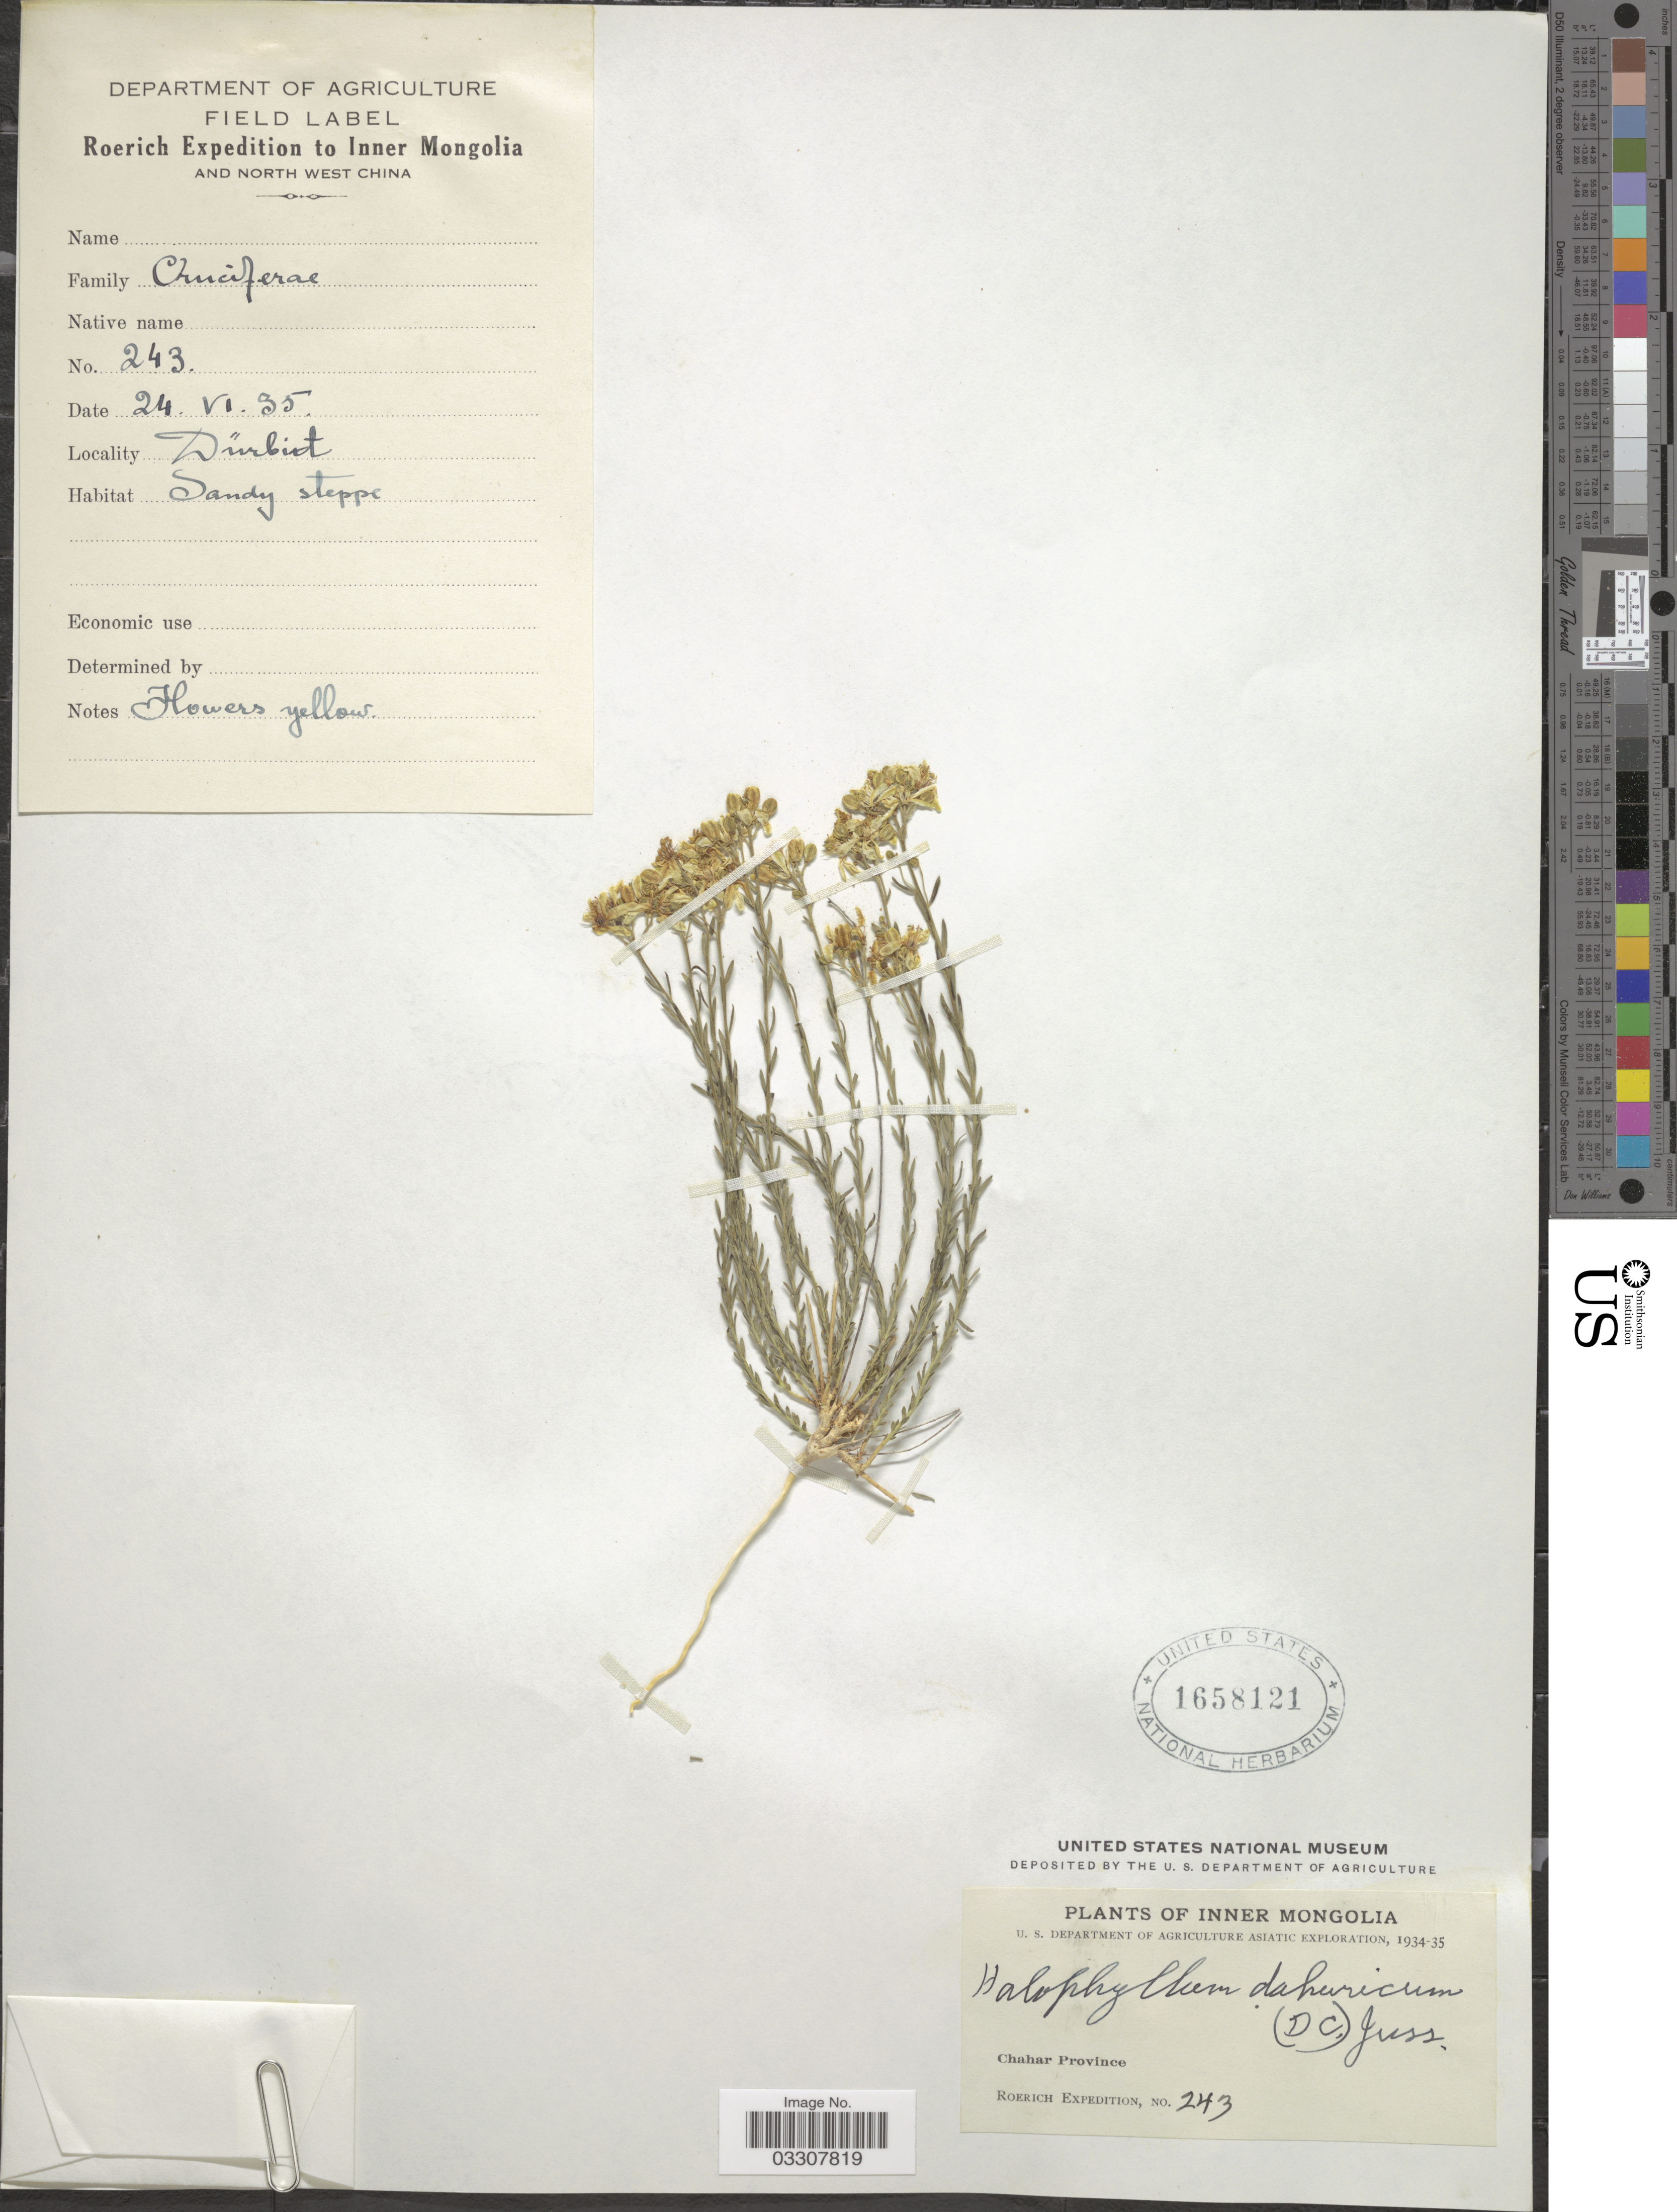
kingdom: Plantae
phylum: Tracheophyta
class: Magnoliopsida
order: Sapindales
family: Rutaceae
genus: Haplophyllum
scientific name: Haplophyllum dauricum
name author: (L.) G. Don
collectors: Roerich Expedition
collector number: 243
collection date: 1935-06-24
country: China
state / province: Nei Monggol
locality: Inner Mongolia. Chahar Province. Dürbiot.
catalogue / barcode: US 1658121